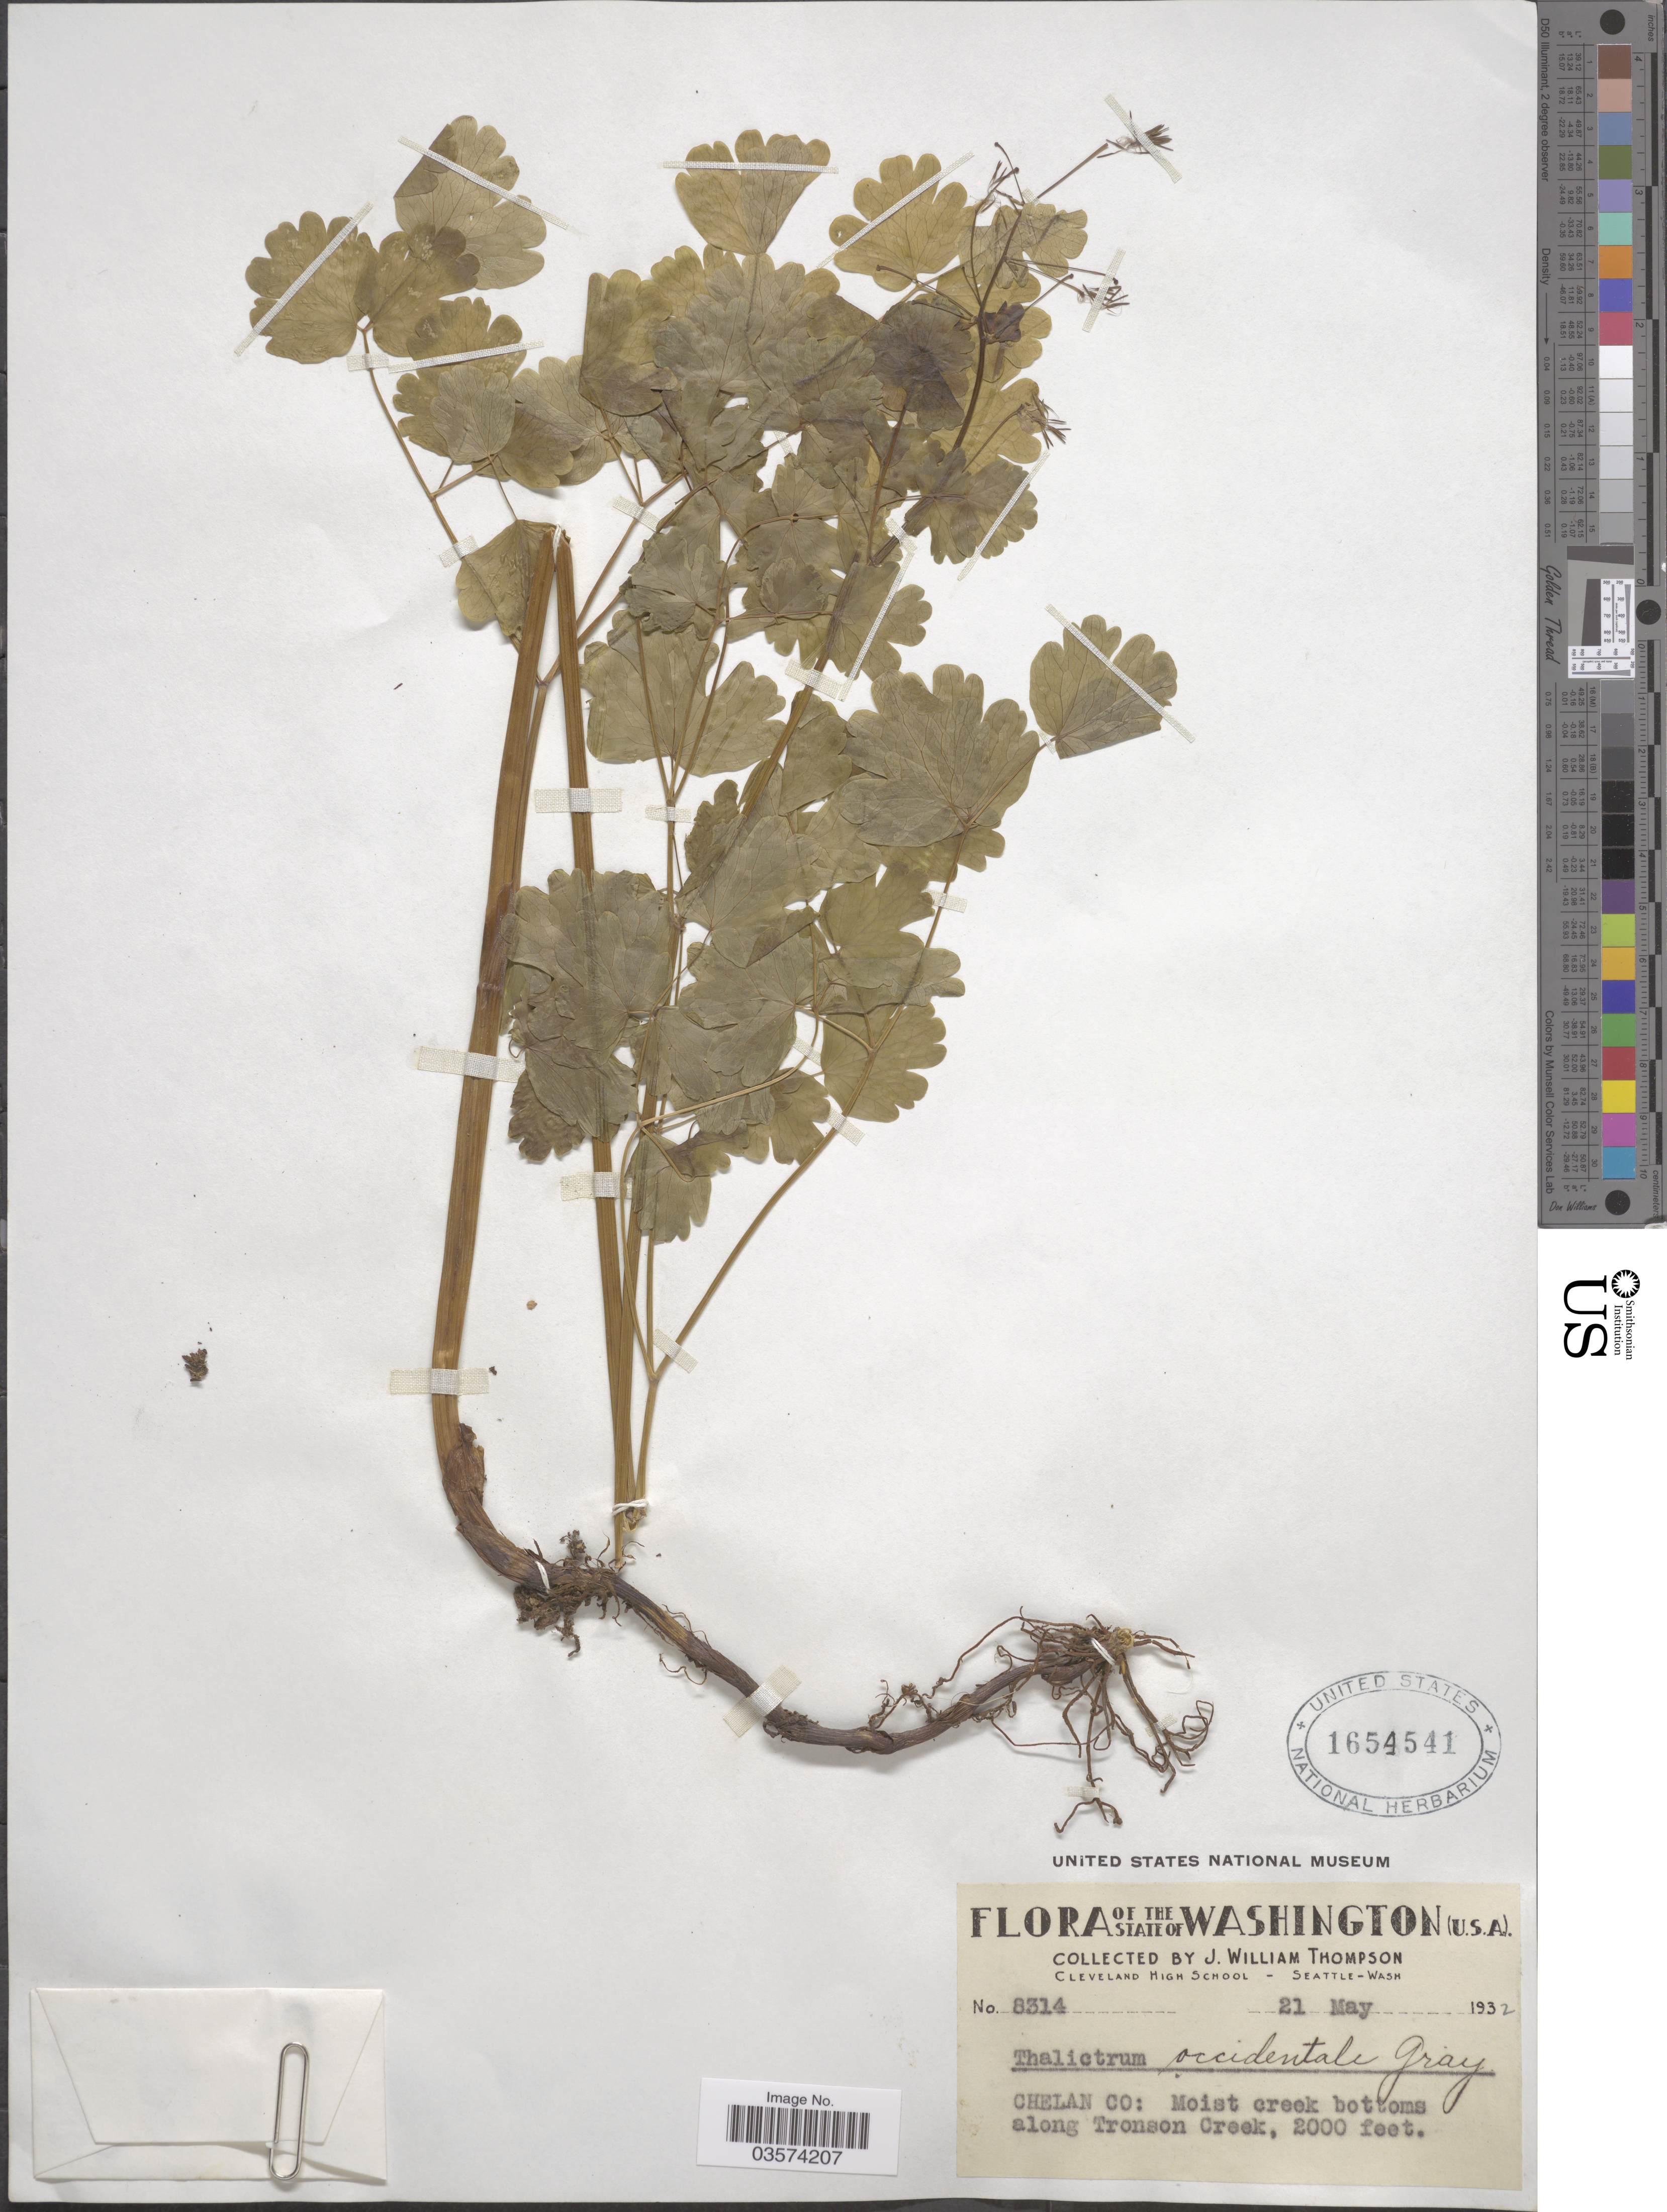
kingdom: Plantae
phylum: Tracheophyta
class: Magnoliopsida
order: Ranunculales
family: Ranunculaceae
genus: Thalictrum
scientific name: Thalictrum occidentale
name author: A. Gray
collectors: J. W. Thompson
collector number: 8314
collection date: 1932-05-21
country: United States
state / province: Washington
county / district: Chelan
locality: Chelan Co: Moist creek bottoms along Tronson Creek.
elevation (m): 610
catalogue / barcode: US 1654541